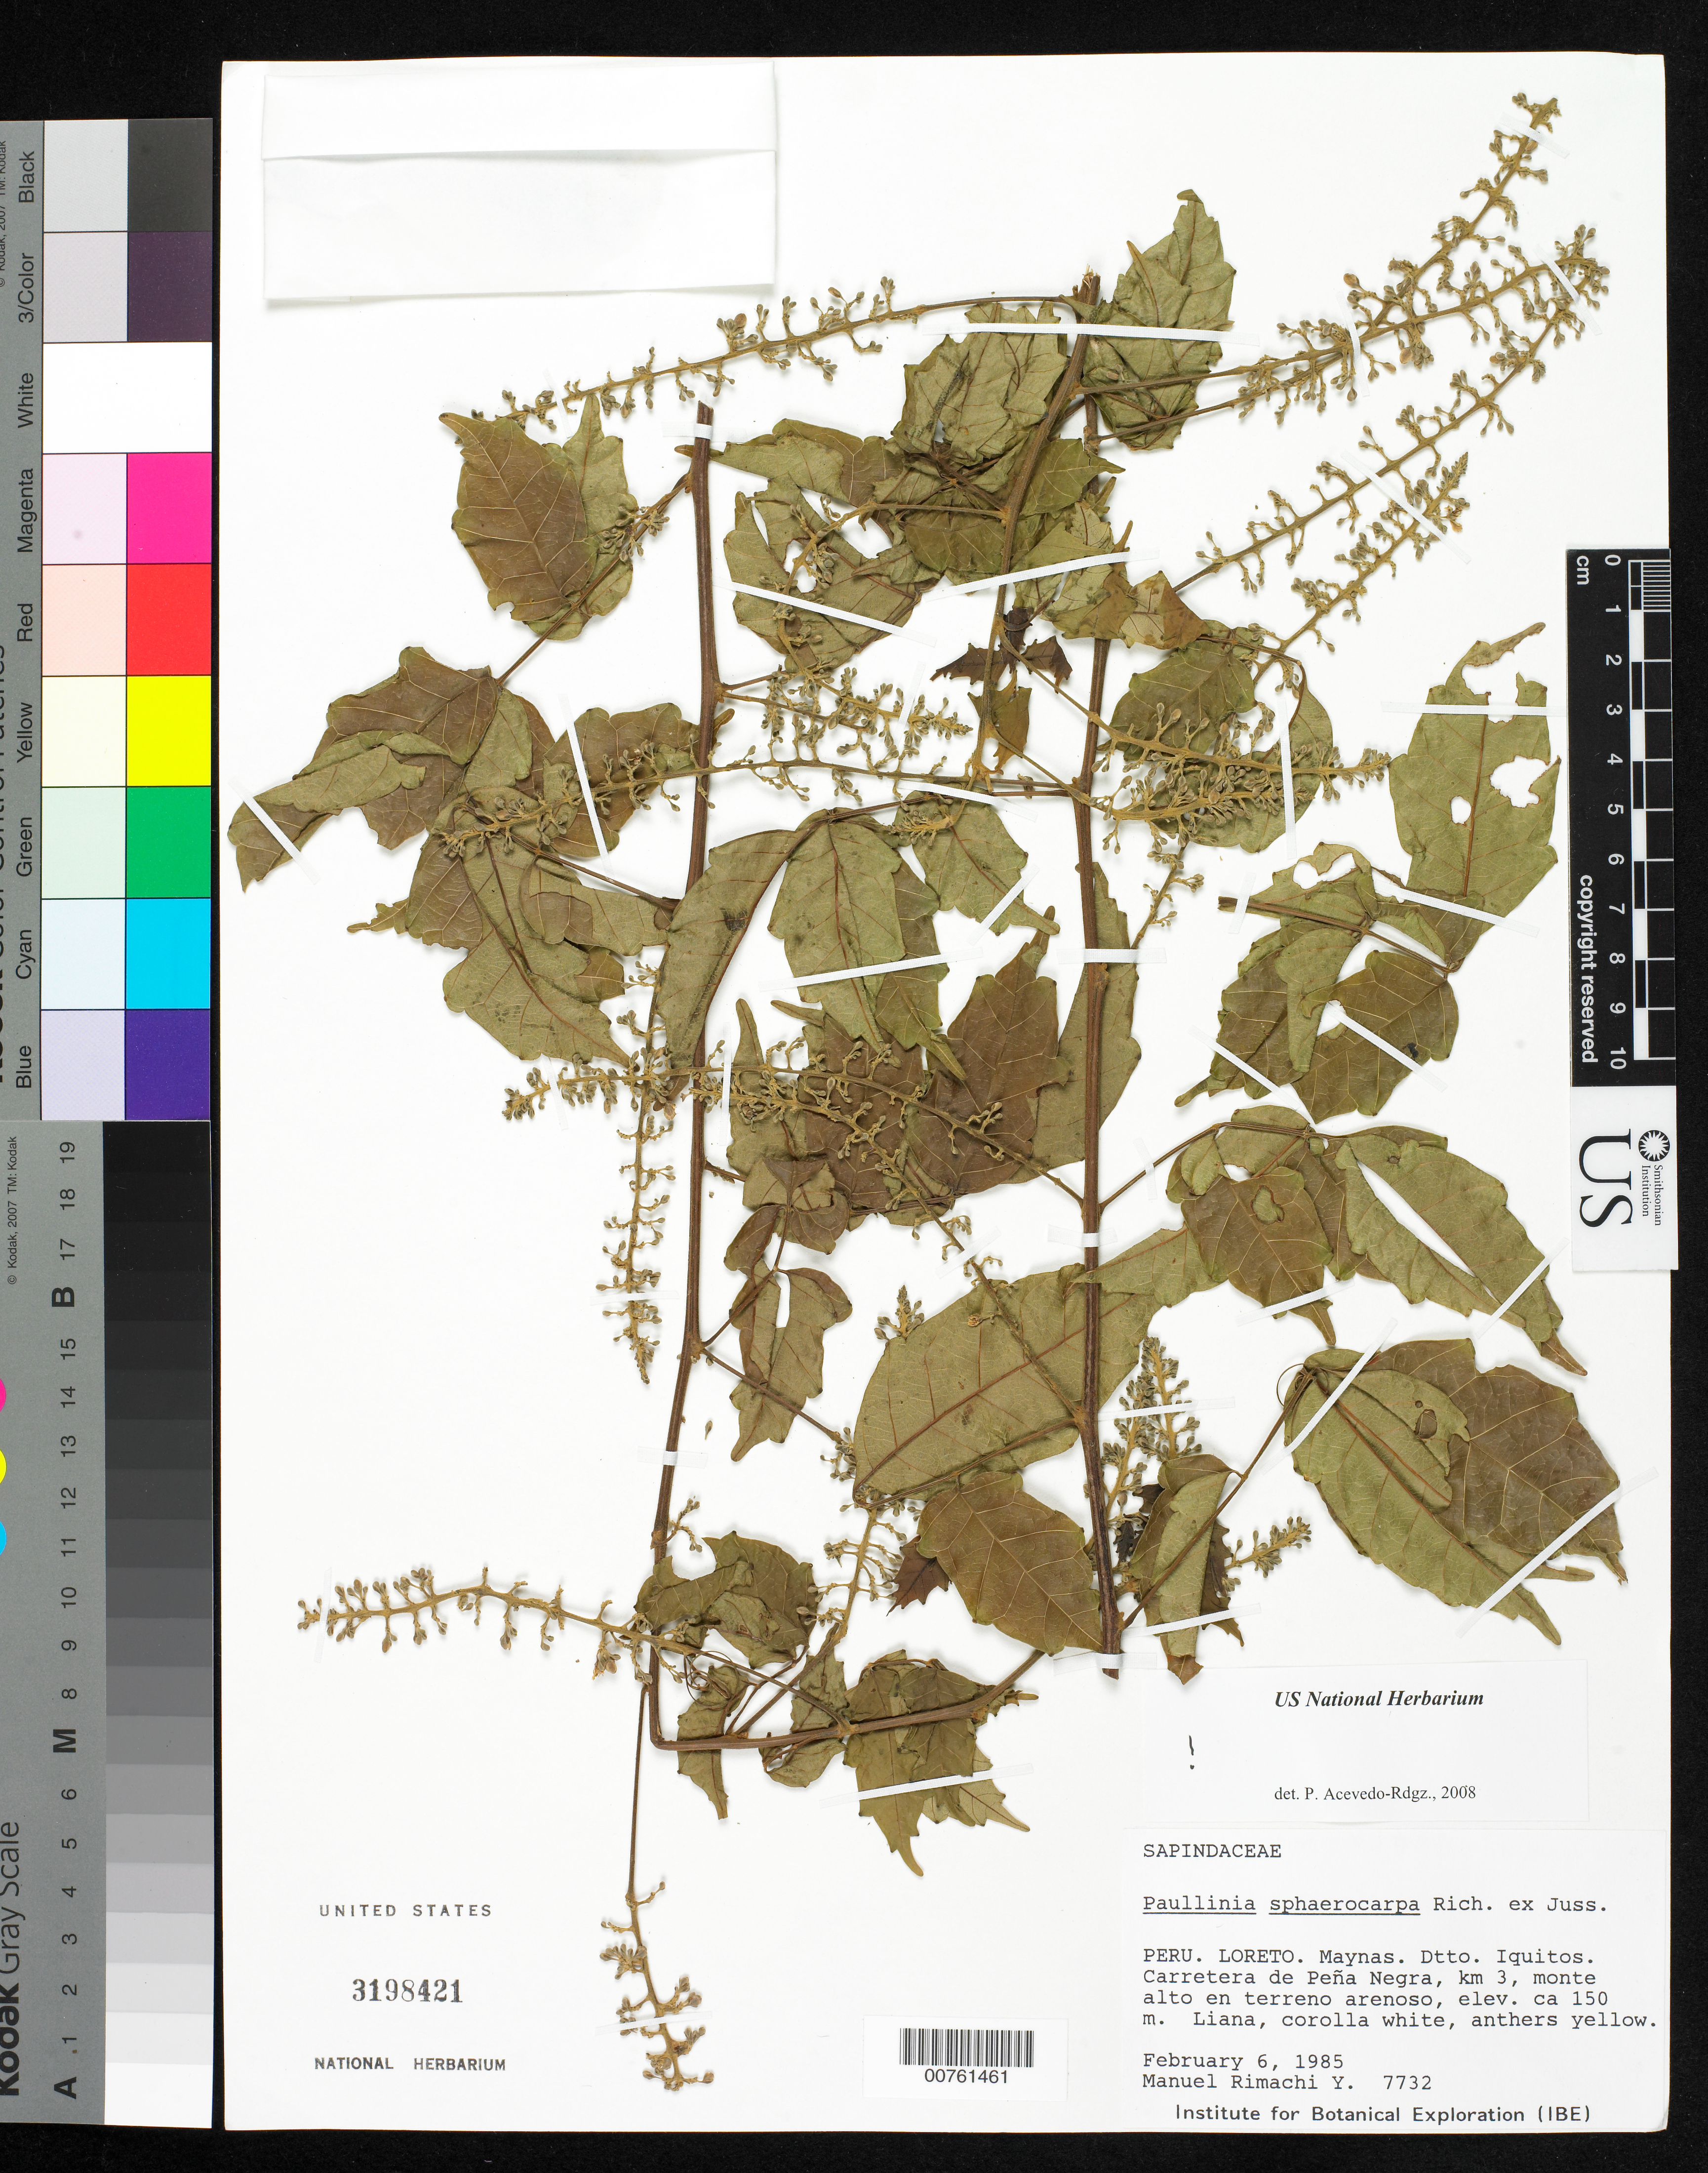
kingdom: Plantae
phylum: Tracheophyta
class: Magnoliopsida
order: Sapindales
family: Sapindaceae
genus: Paullinia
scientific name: Paullinia sphaerocarpa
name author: Rich. ex Juss.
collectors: M. Rimachi Y.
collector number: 7732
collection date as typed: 06 Feb 1985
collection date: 1985-02-06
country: Peru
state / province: Loreto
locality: Maynas. Dtto. Iquitos. Carretera de Peña Negra, km 3.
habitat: Monte alto en terreno arenoso.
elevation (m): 150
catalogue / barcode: US 3198421